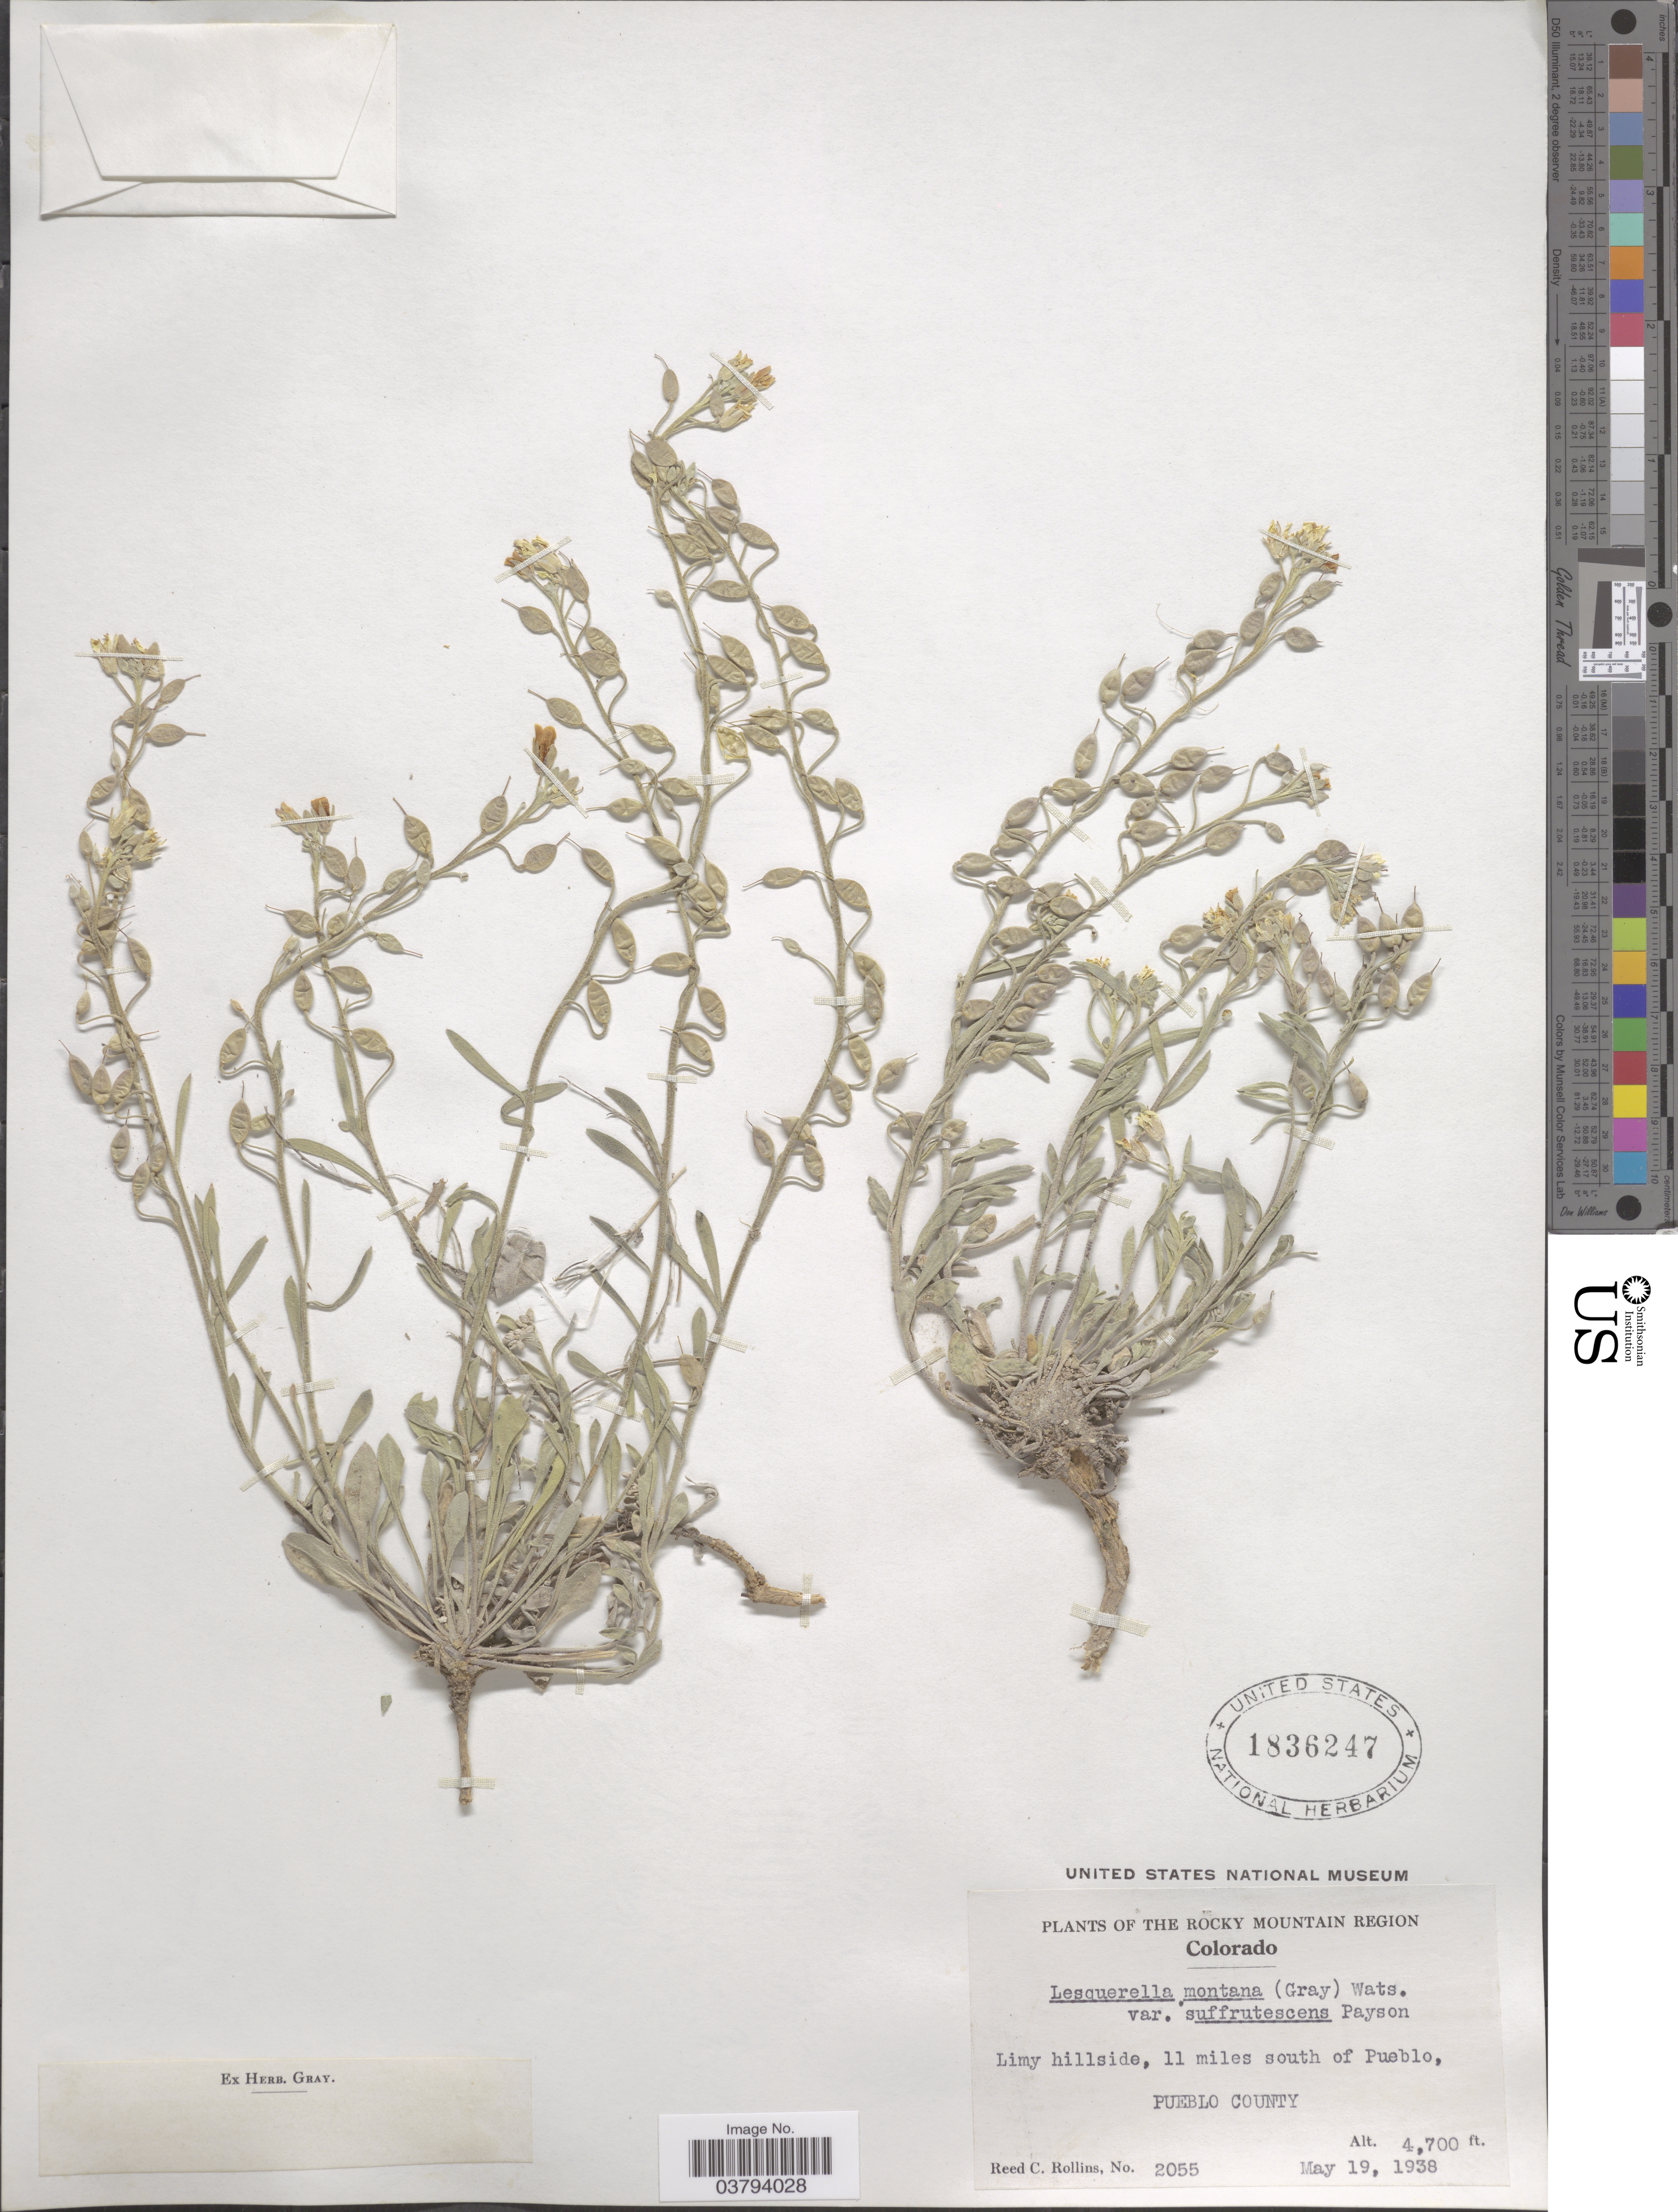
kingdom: Plantae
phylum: Tracheophyta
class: Magnoliopsida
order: Brassicales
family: Brassicaceae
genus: Lesquerella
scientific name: Lesquerella montana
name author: (A. Gray) S. Watson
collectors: R. C. Rollins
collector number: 2055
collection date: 1938-05-19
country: United States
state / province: Colorado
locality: The Rocky Mountain Region. Limy hillside, 11 miles south of Pueblo, Pueblo County.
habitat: limy hillside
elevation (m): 1433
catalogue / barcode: US 1836247